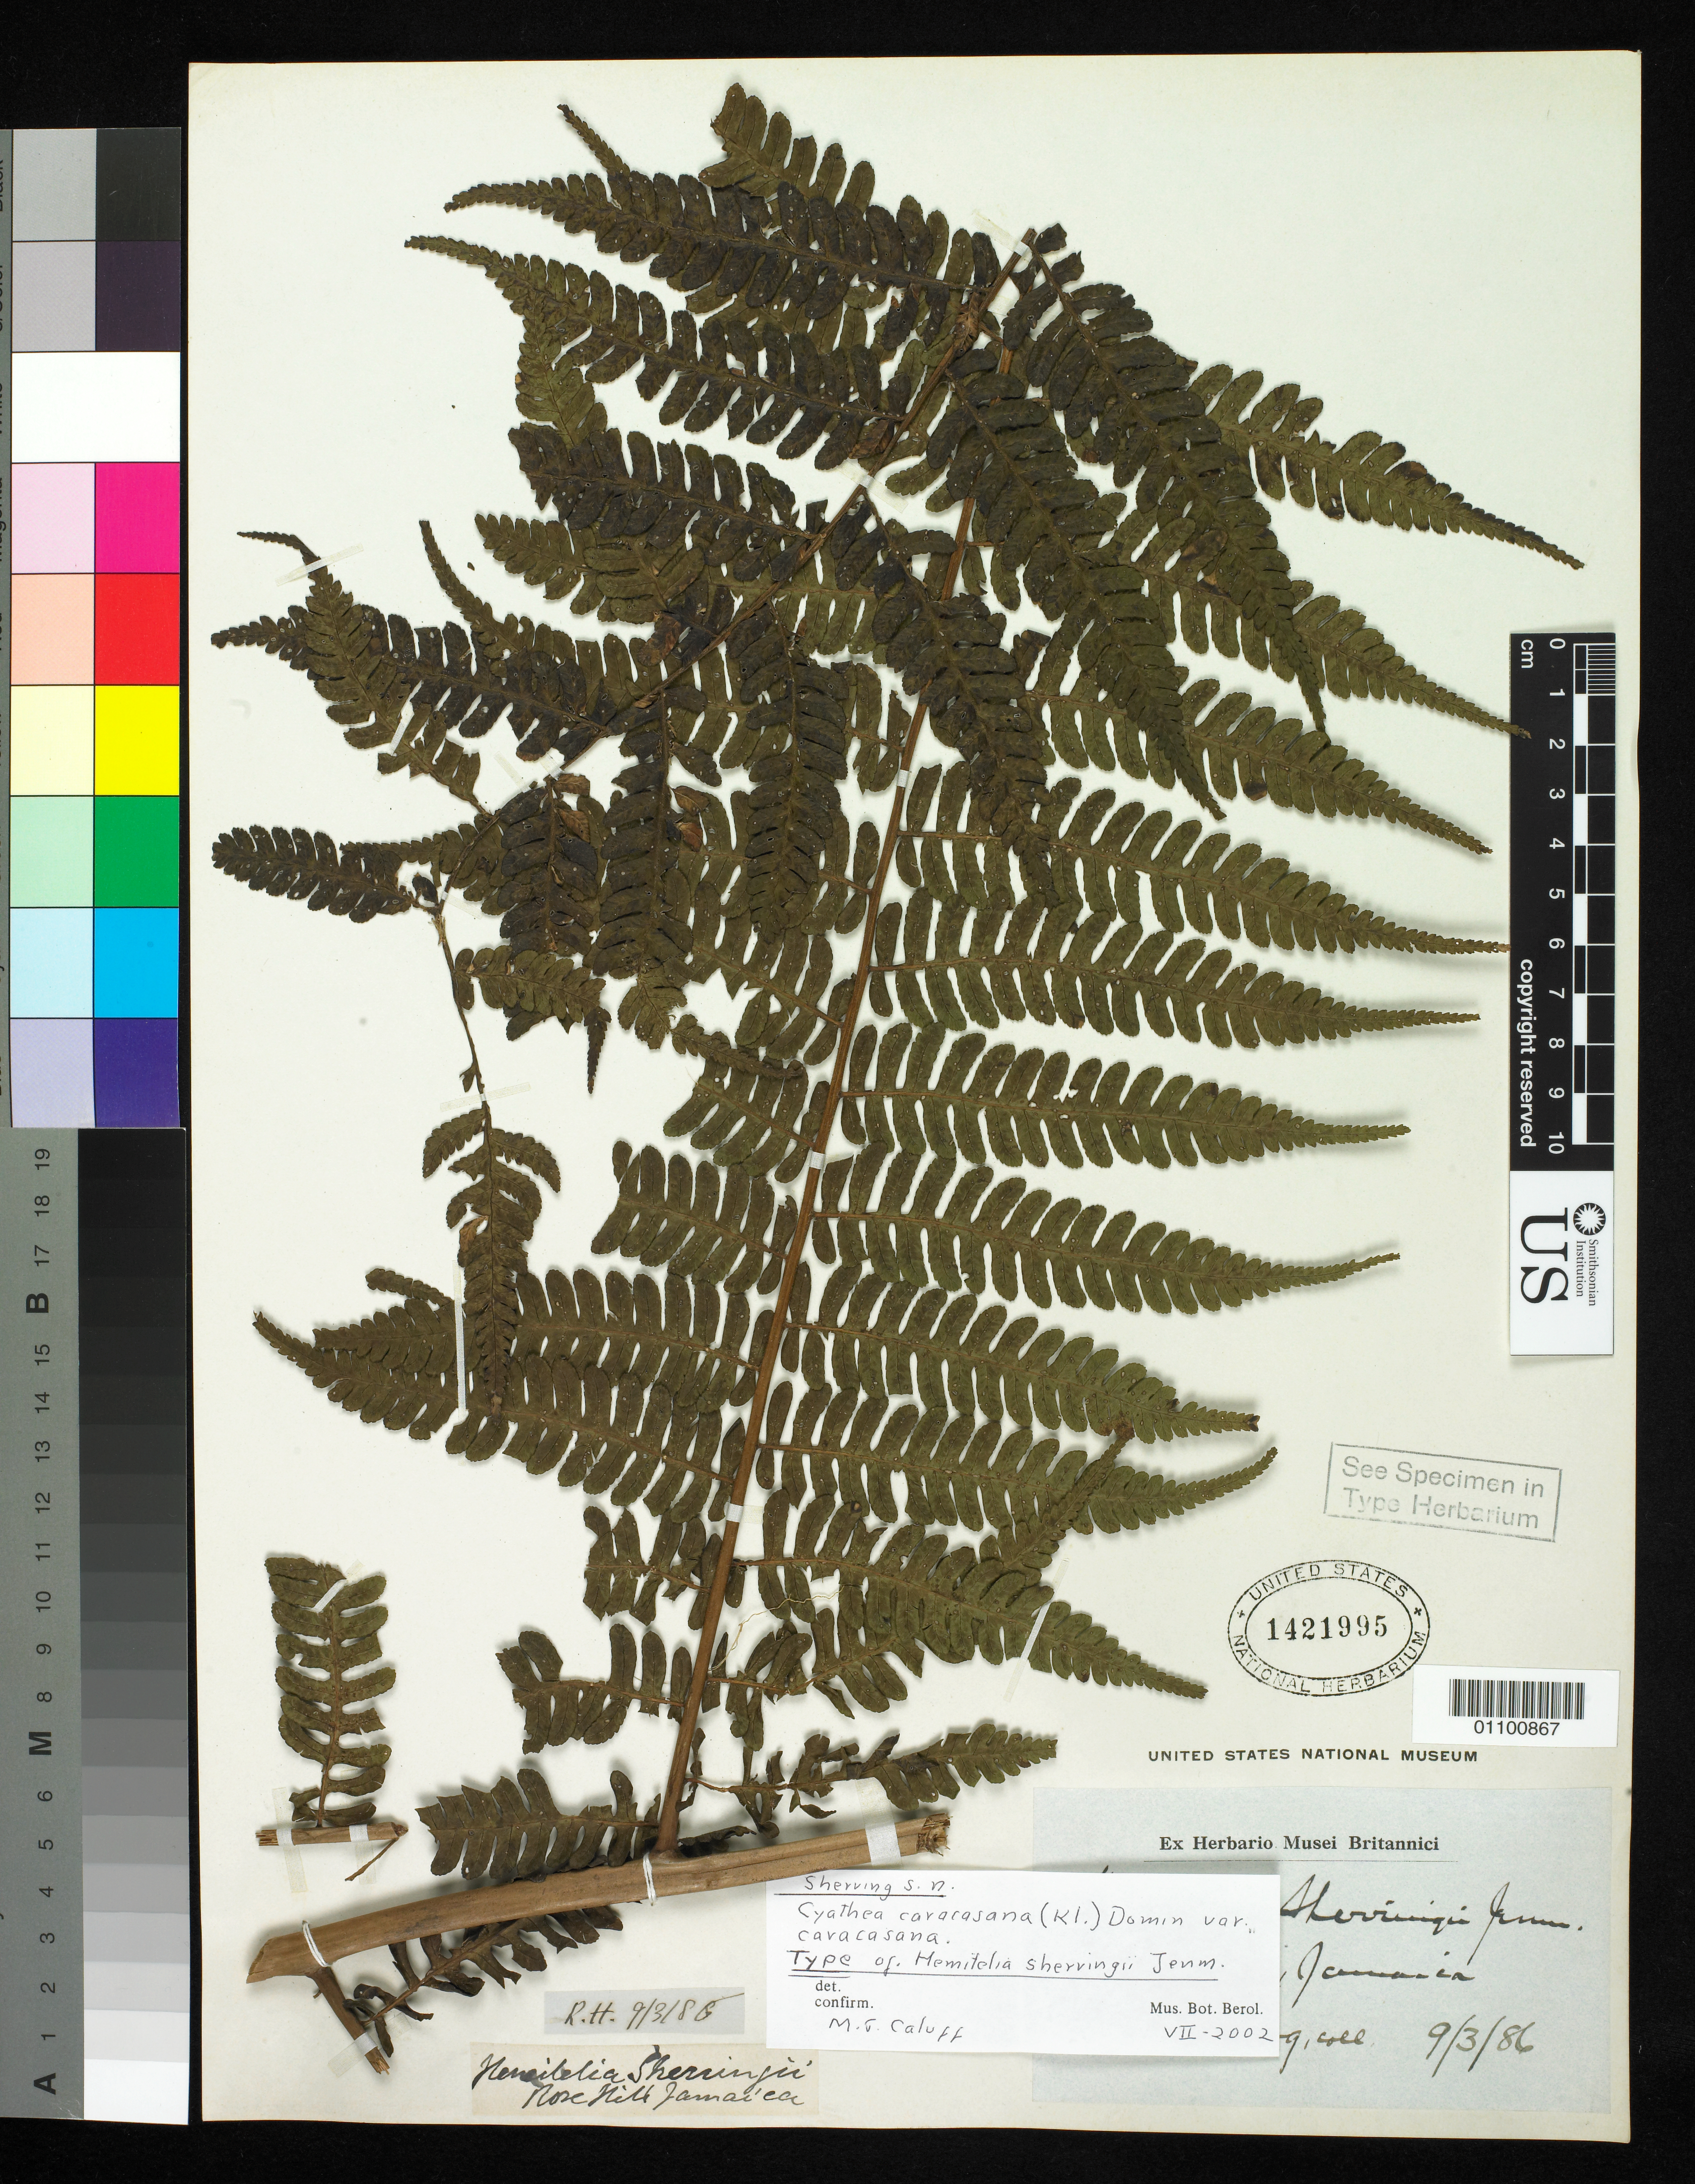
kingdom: Plantae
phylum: Tracheophyta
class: Polypodiopsida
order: Cyatheales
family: Cyatheaceae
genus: Hemitelia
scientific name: Hemitelia sherringii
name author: Jenman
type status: Type Collection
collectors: R. Sherring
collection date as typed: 3 Sep 1886 or 9 Mar 1886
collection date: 1886-09-03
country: Jamaica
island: Greater Antilles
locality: Rose Hill.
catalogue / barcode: US 1421995